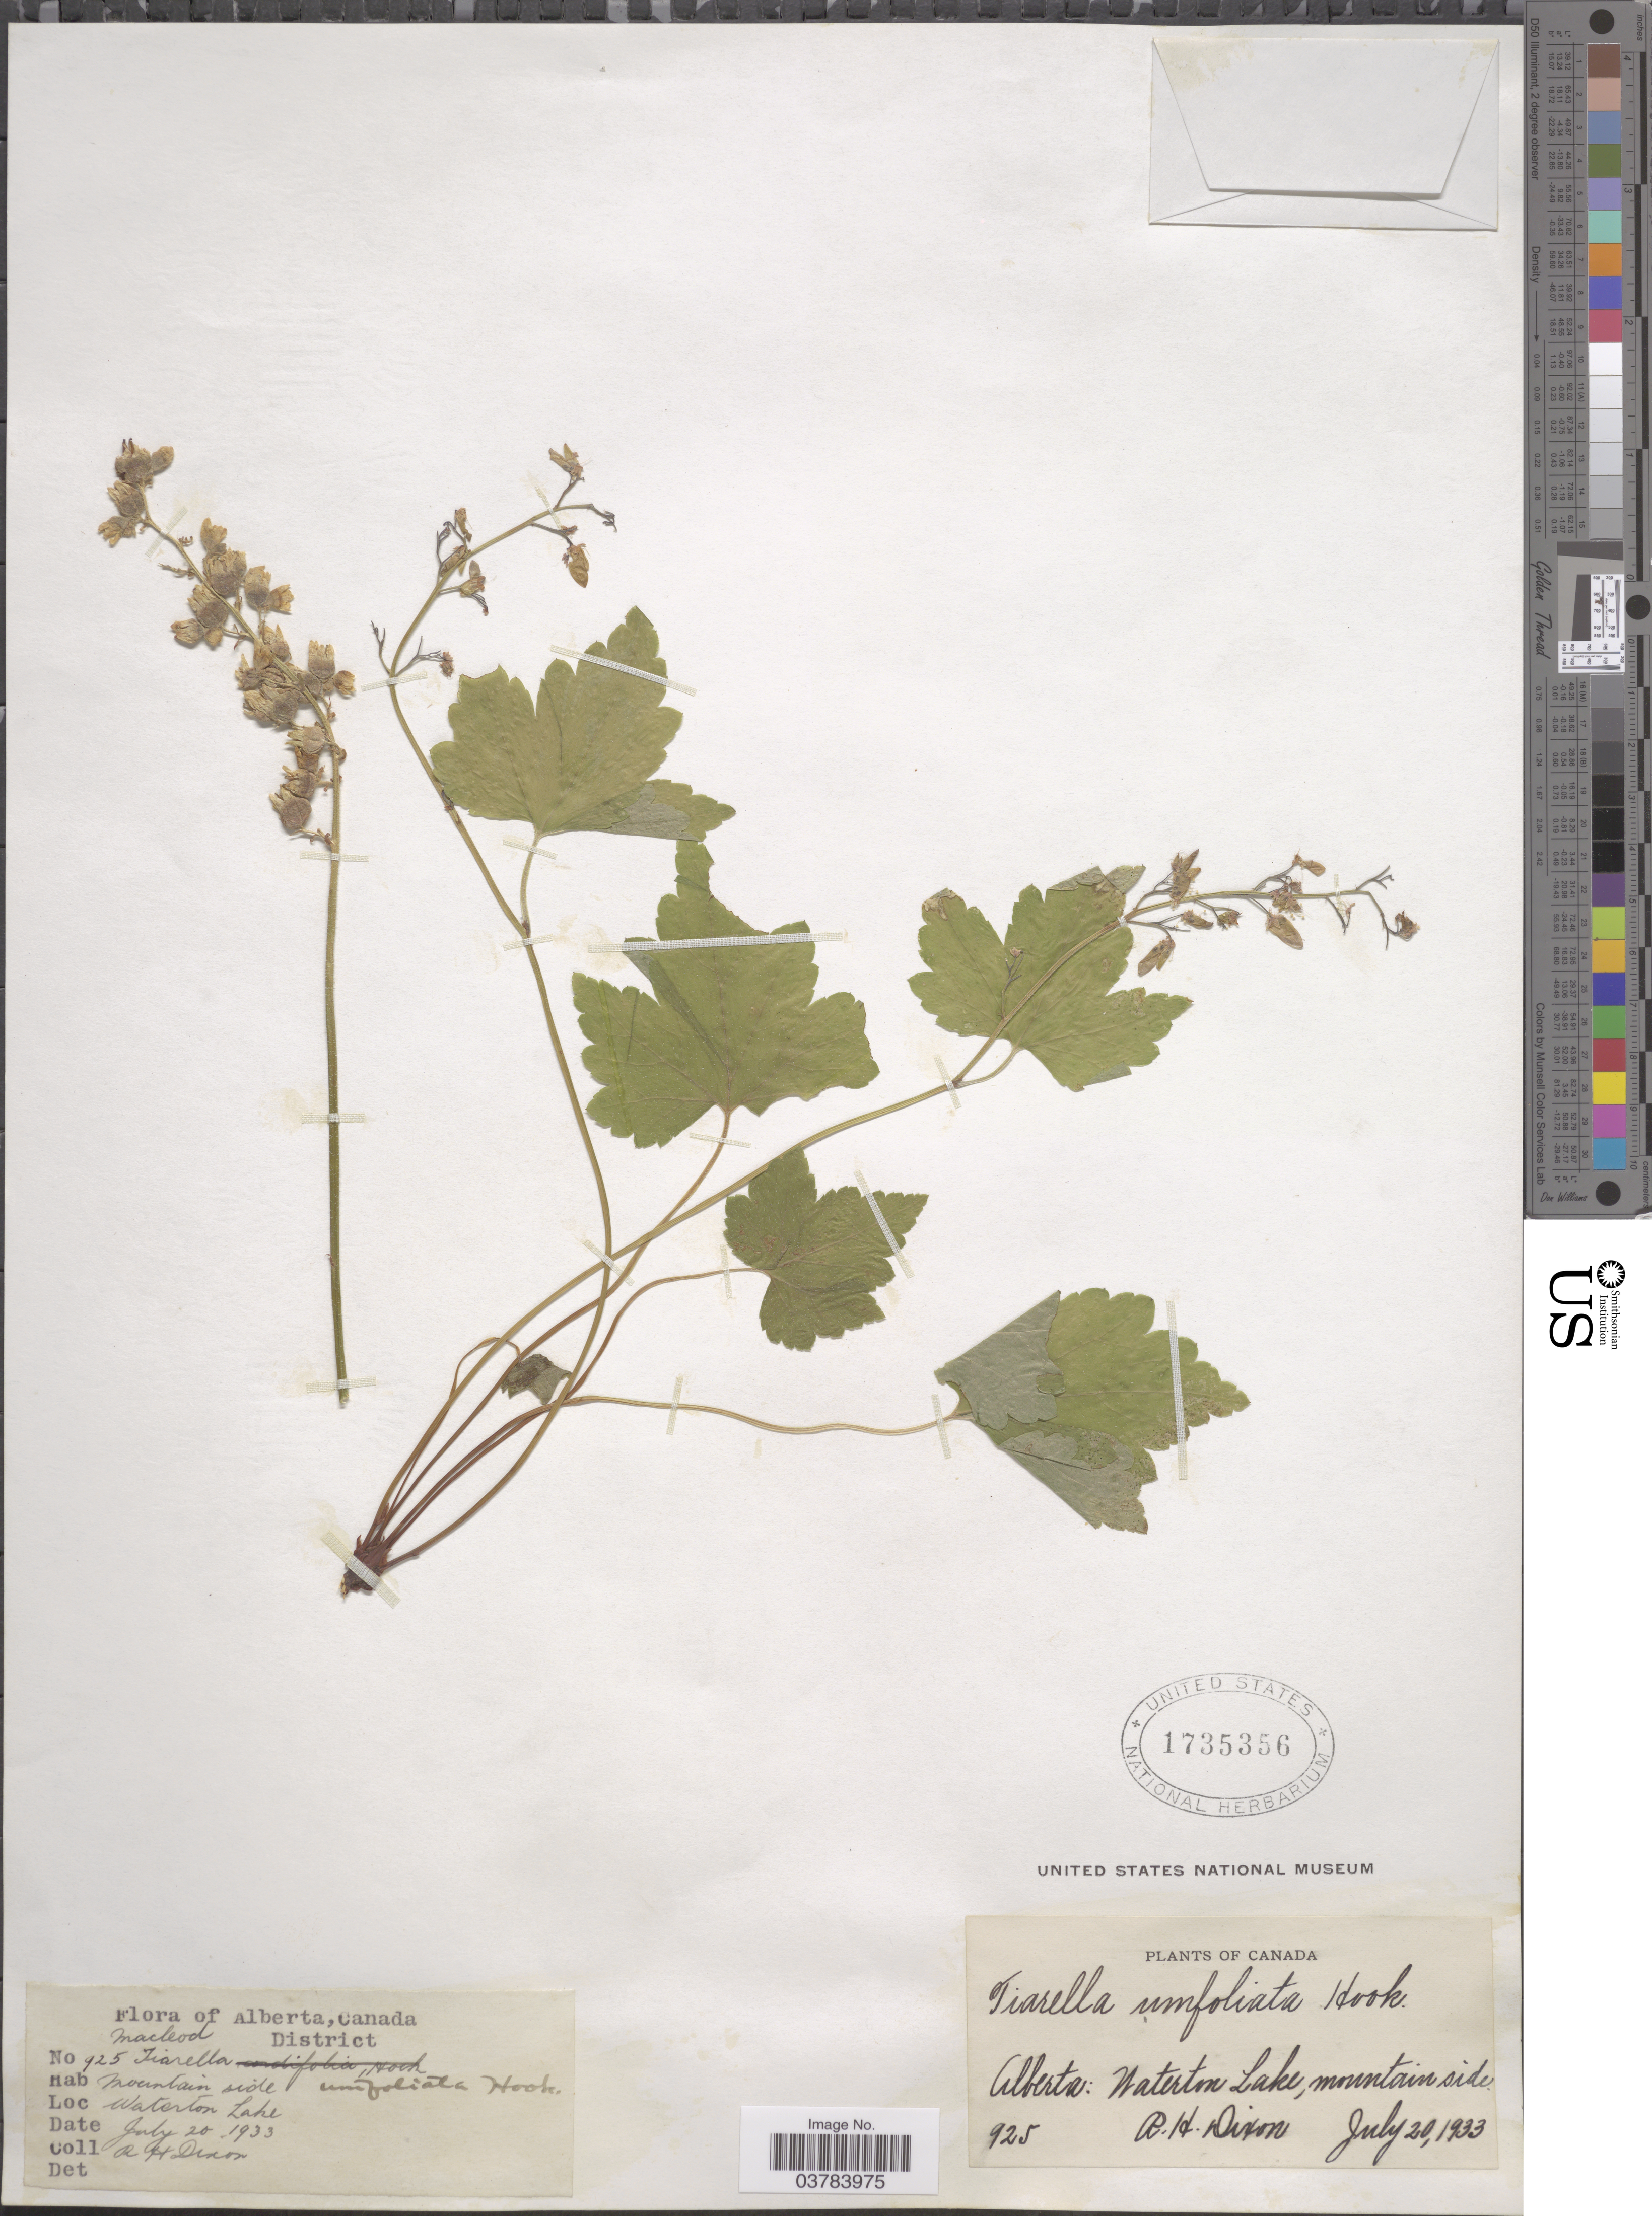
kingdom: Plantae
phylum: Tracheophyta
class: Magnoliopsida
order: Saxifragales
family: Saxifragaceae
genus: Tiarella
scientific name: Tiarella unifoliata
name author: Hook.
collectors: R. H. Dixon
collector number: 925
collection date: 1933-07-20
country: Canada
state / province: Alberta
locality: Macleod District. Mountain side. Waterton Lake.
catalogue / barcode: US 1735356